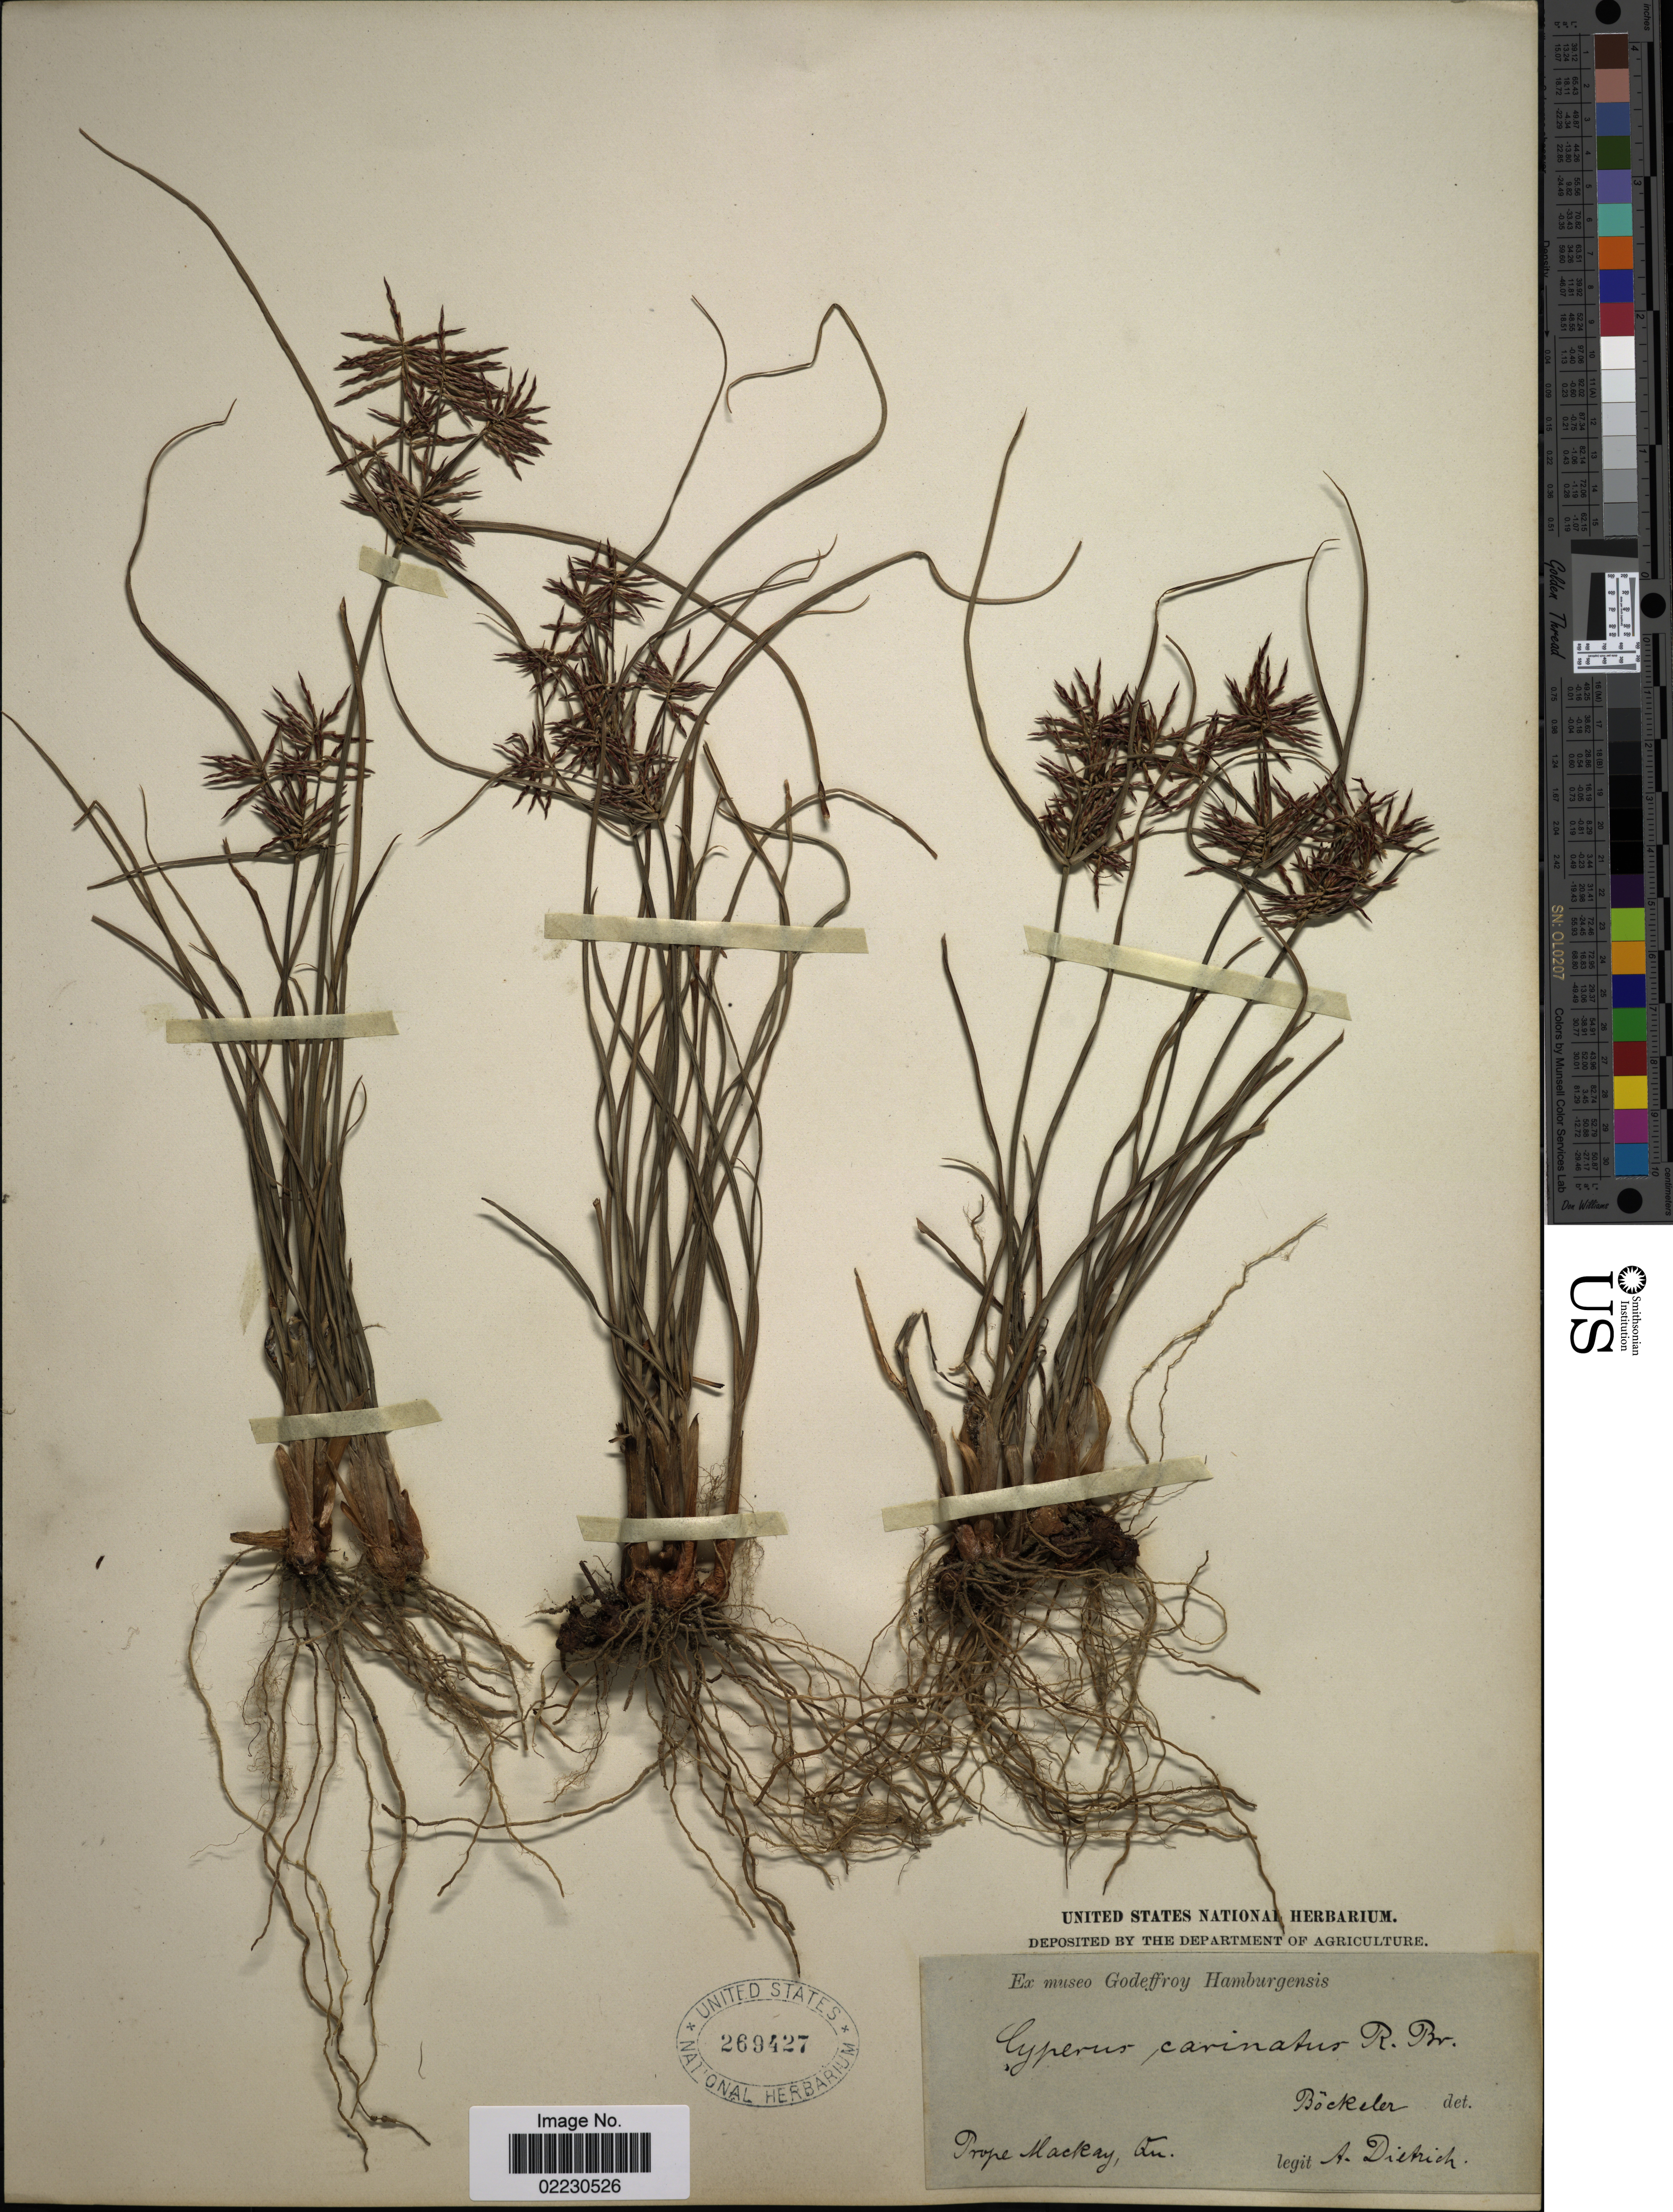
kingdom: Plantae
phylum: Tracheophyta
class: Liliopsida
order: Poales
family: Cyperaceae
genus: Cyperus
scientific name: Cyperus carinatus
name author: R. Br.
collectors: A. Dietrich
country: Australia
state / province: Queensland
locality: Prope Mackay, Qu.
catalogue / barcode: US 269427